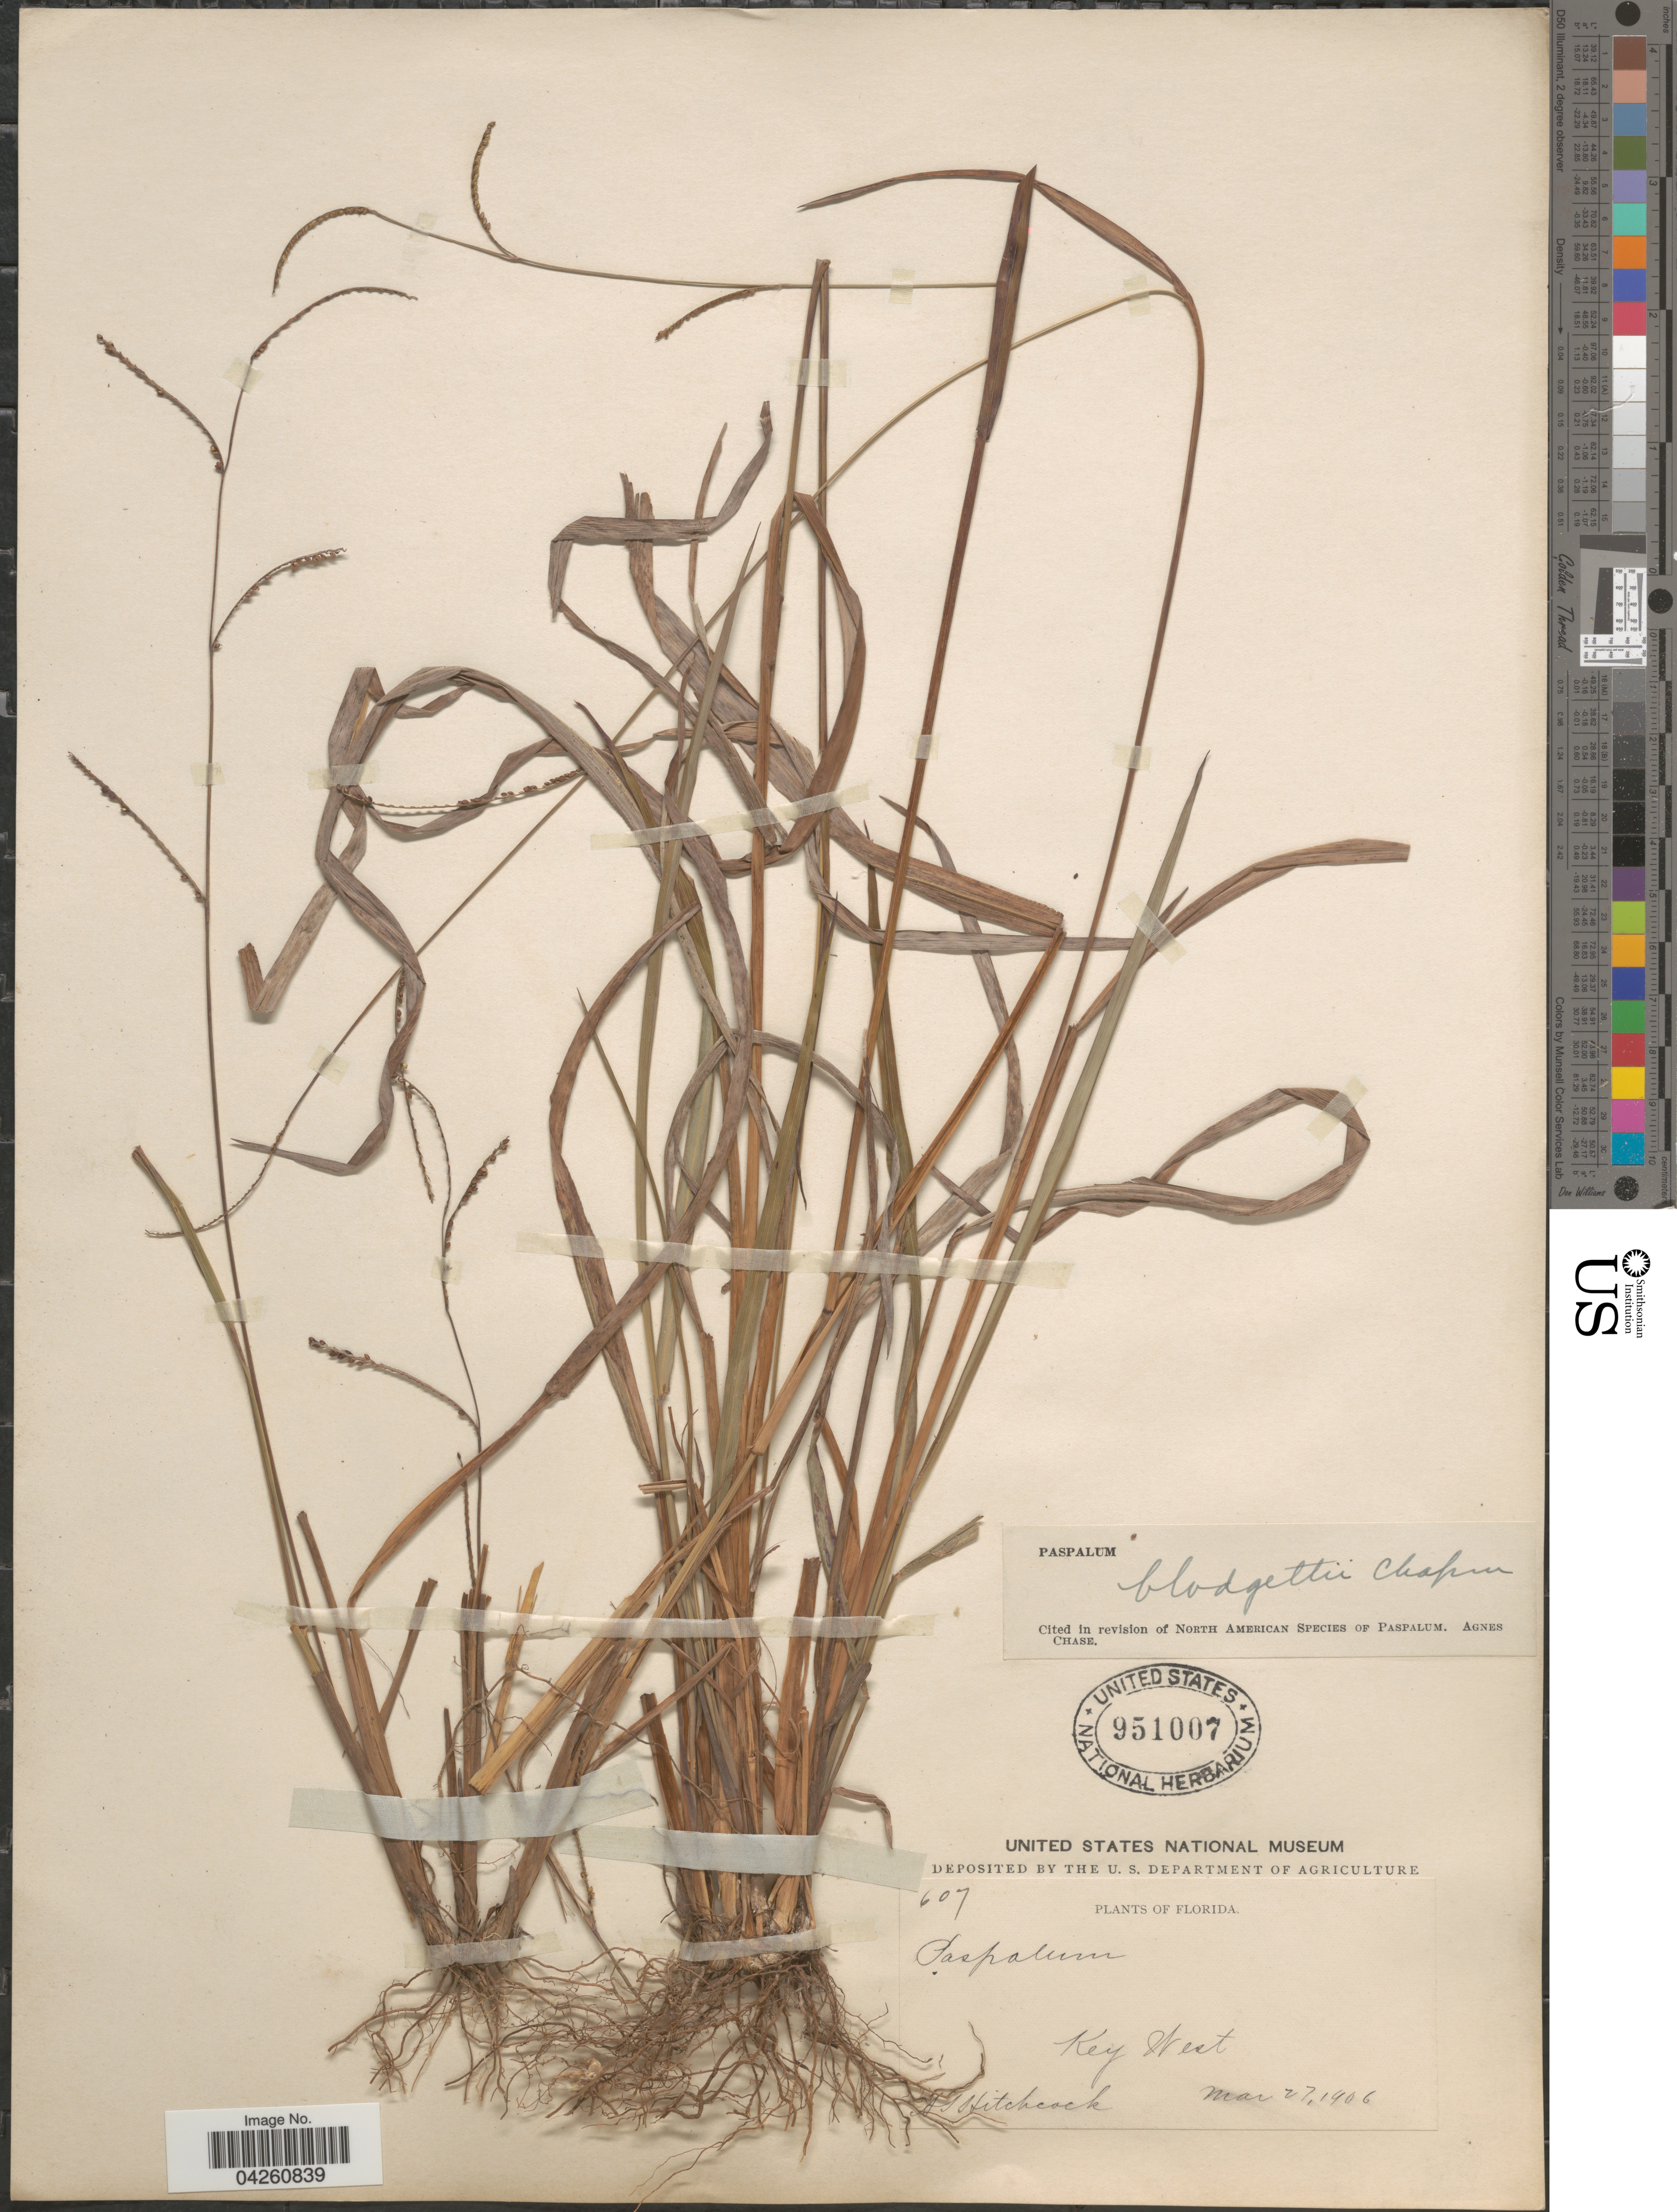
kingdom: Plantae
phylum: Tracheophyta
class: Liliopsida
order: Poales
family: Poaceae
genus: Paspalum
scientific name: Paspalum blodgettii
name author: Chapm.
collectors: A. S. Hitchcock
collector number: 607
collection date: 1906-03-27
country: United States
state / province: Florida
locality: Key West.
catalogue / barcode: US 951007